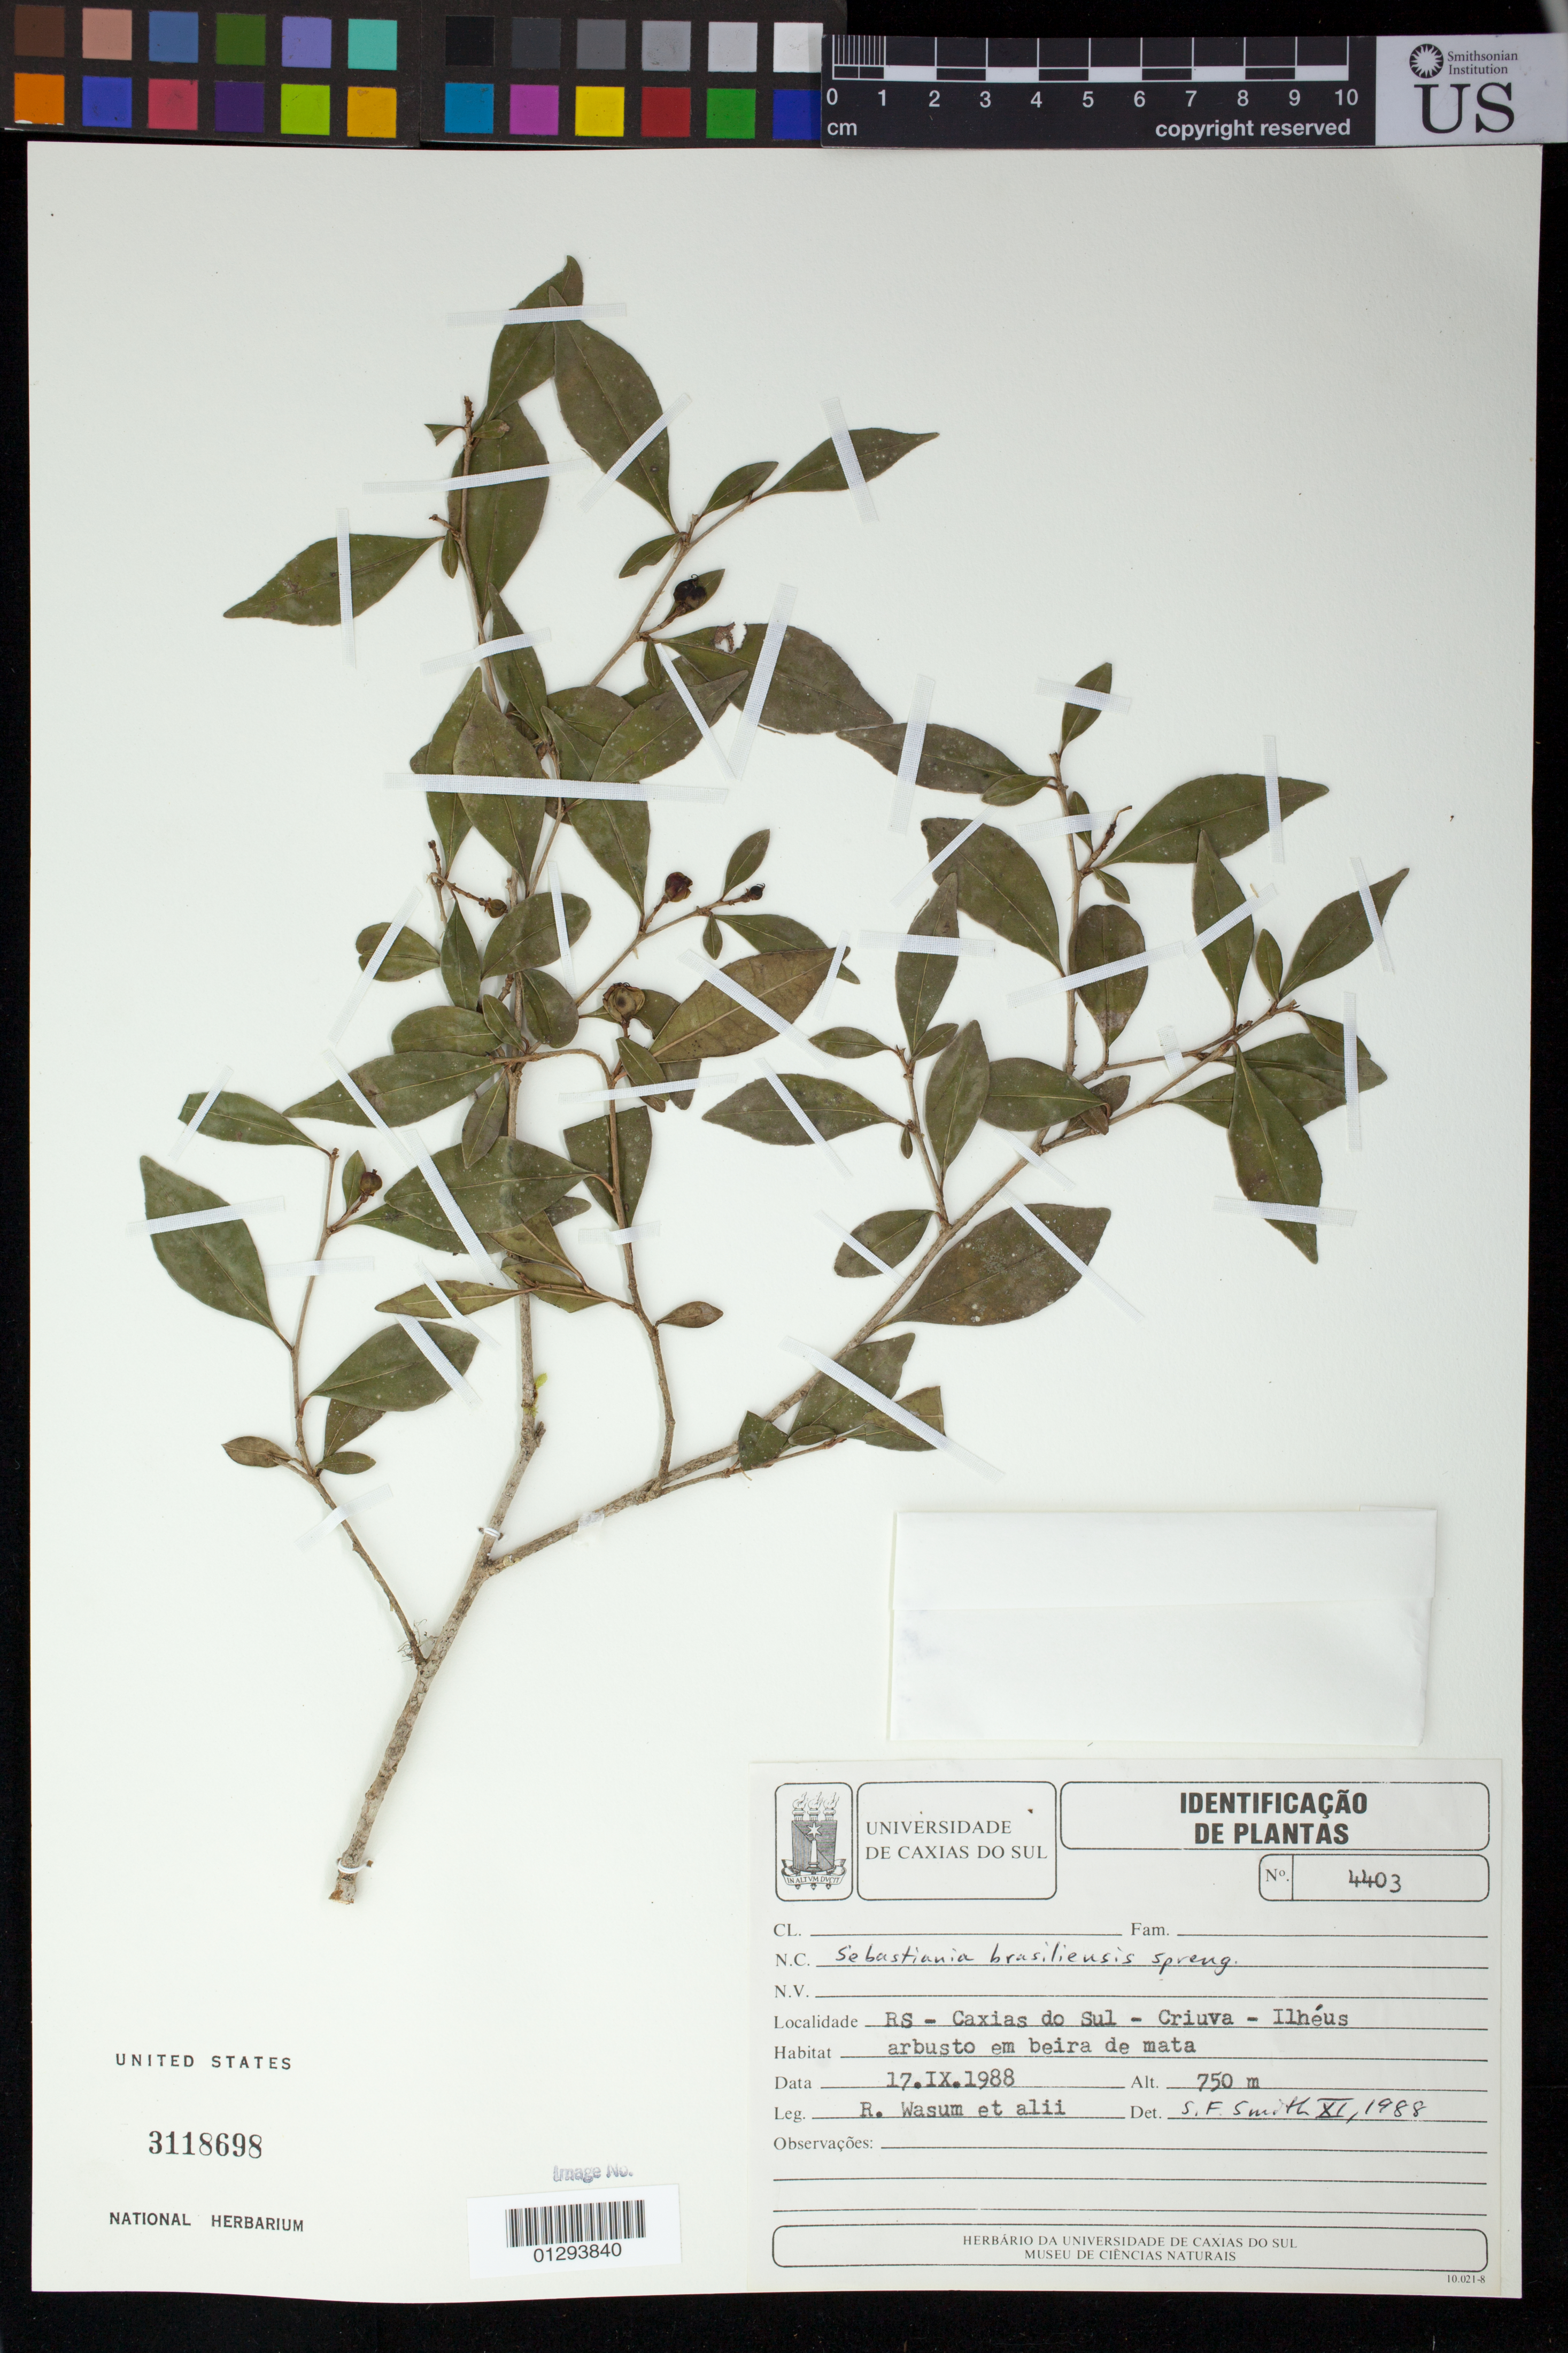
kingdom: Plantae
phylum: Tracheophyta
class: Magnoliopsida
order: Malpighiales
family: Euphorbiaceae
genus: Sebastiania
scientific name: Sebastiania brasiliensis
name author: Spreng.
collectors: R. Wasum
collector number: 4403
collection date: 1988-09-17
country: Brazil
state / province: Rio Grande do Sul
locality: Caxias do Sul - Criuva - Ilheus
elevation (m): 750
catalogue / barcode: US 3118698